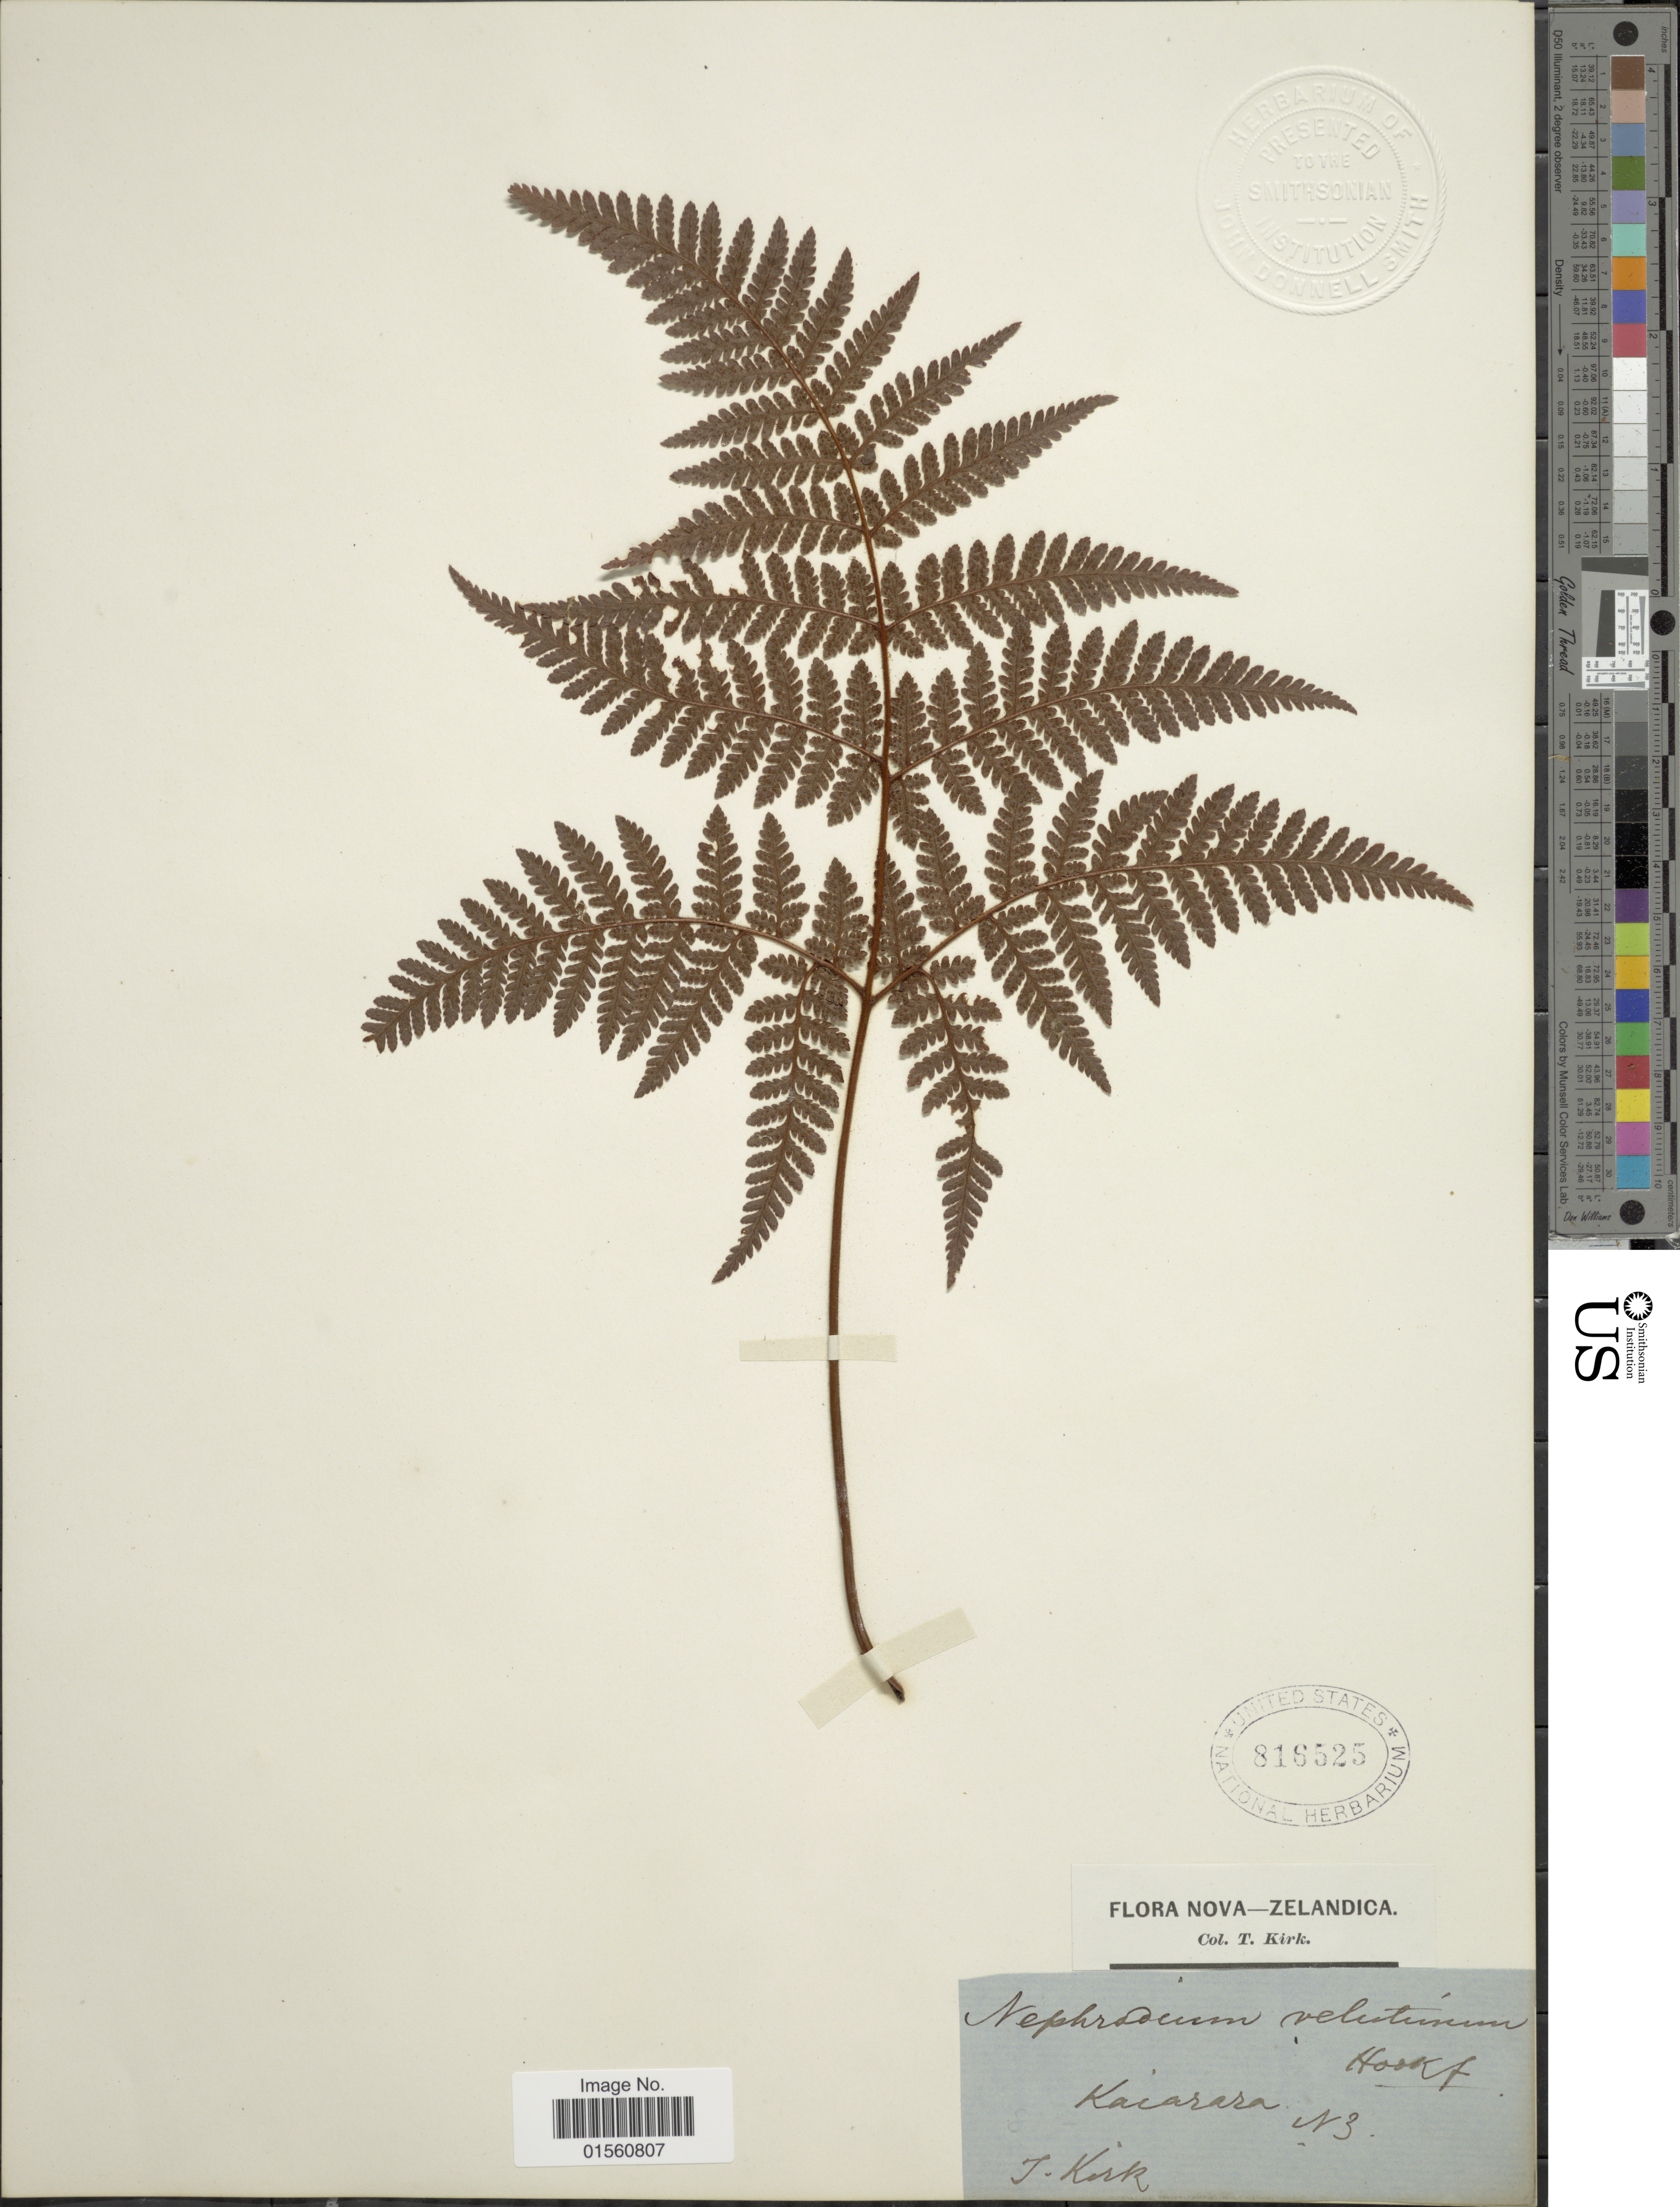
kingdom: Plantae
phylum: Tracheophyta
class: Polypodiopsida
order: Polypodiales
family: Dryopteridaceae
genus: Lastreopsis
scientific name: Lastreopsis velutina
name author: (A. Rich.) Tindale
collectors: T. Kirk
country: New Zealand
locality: Kaiaraara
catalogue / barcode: US 816525